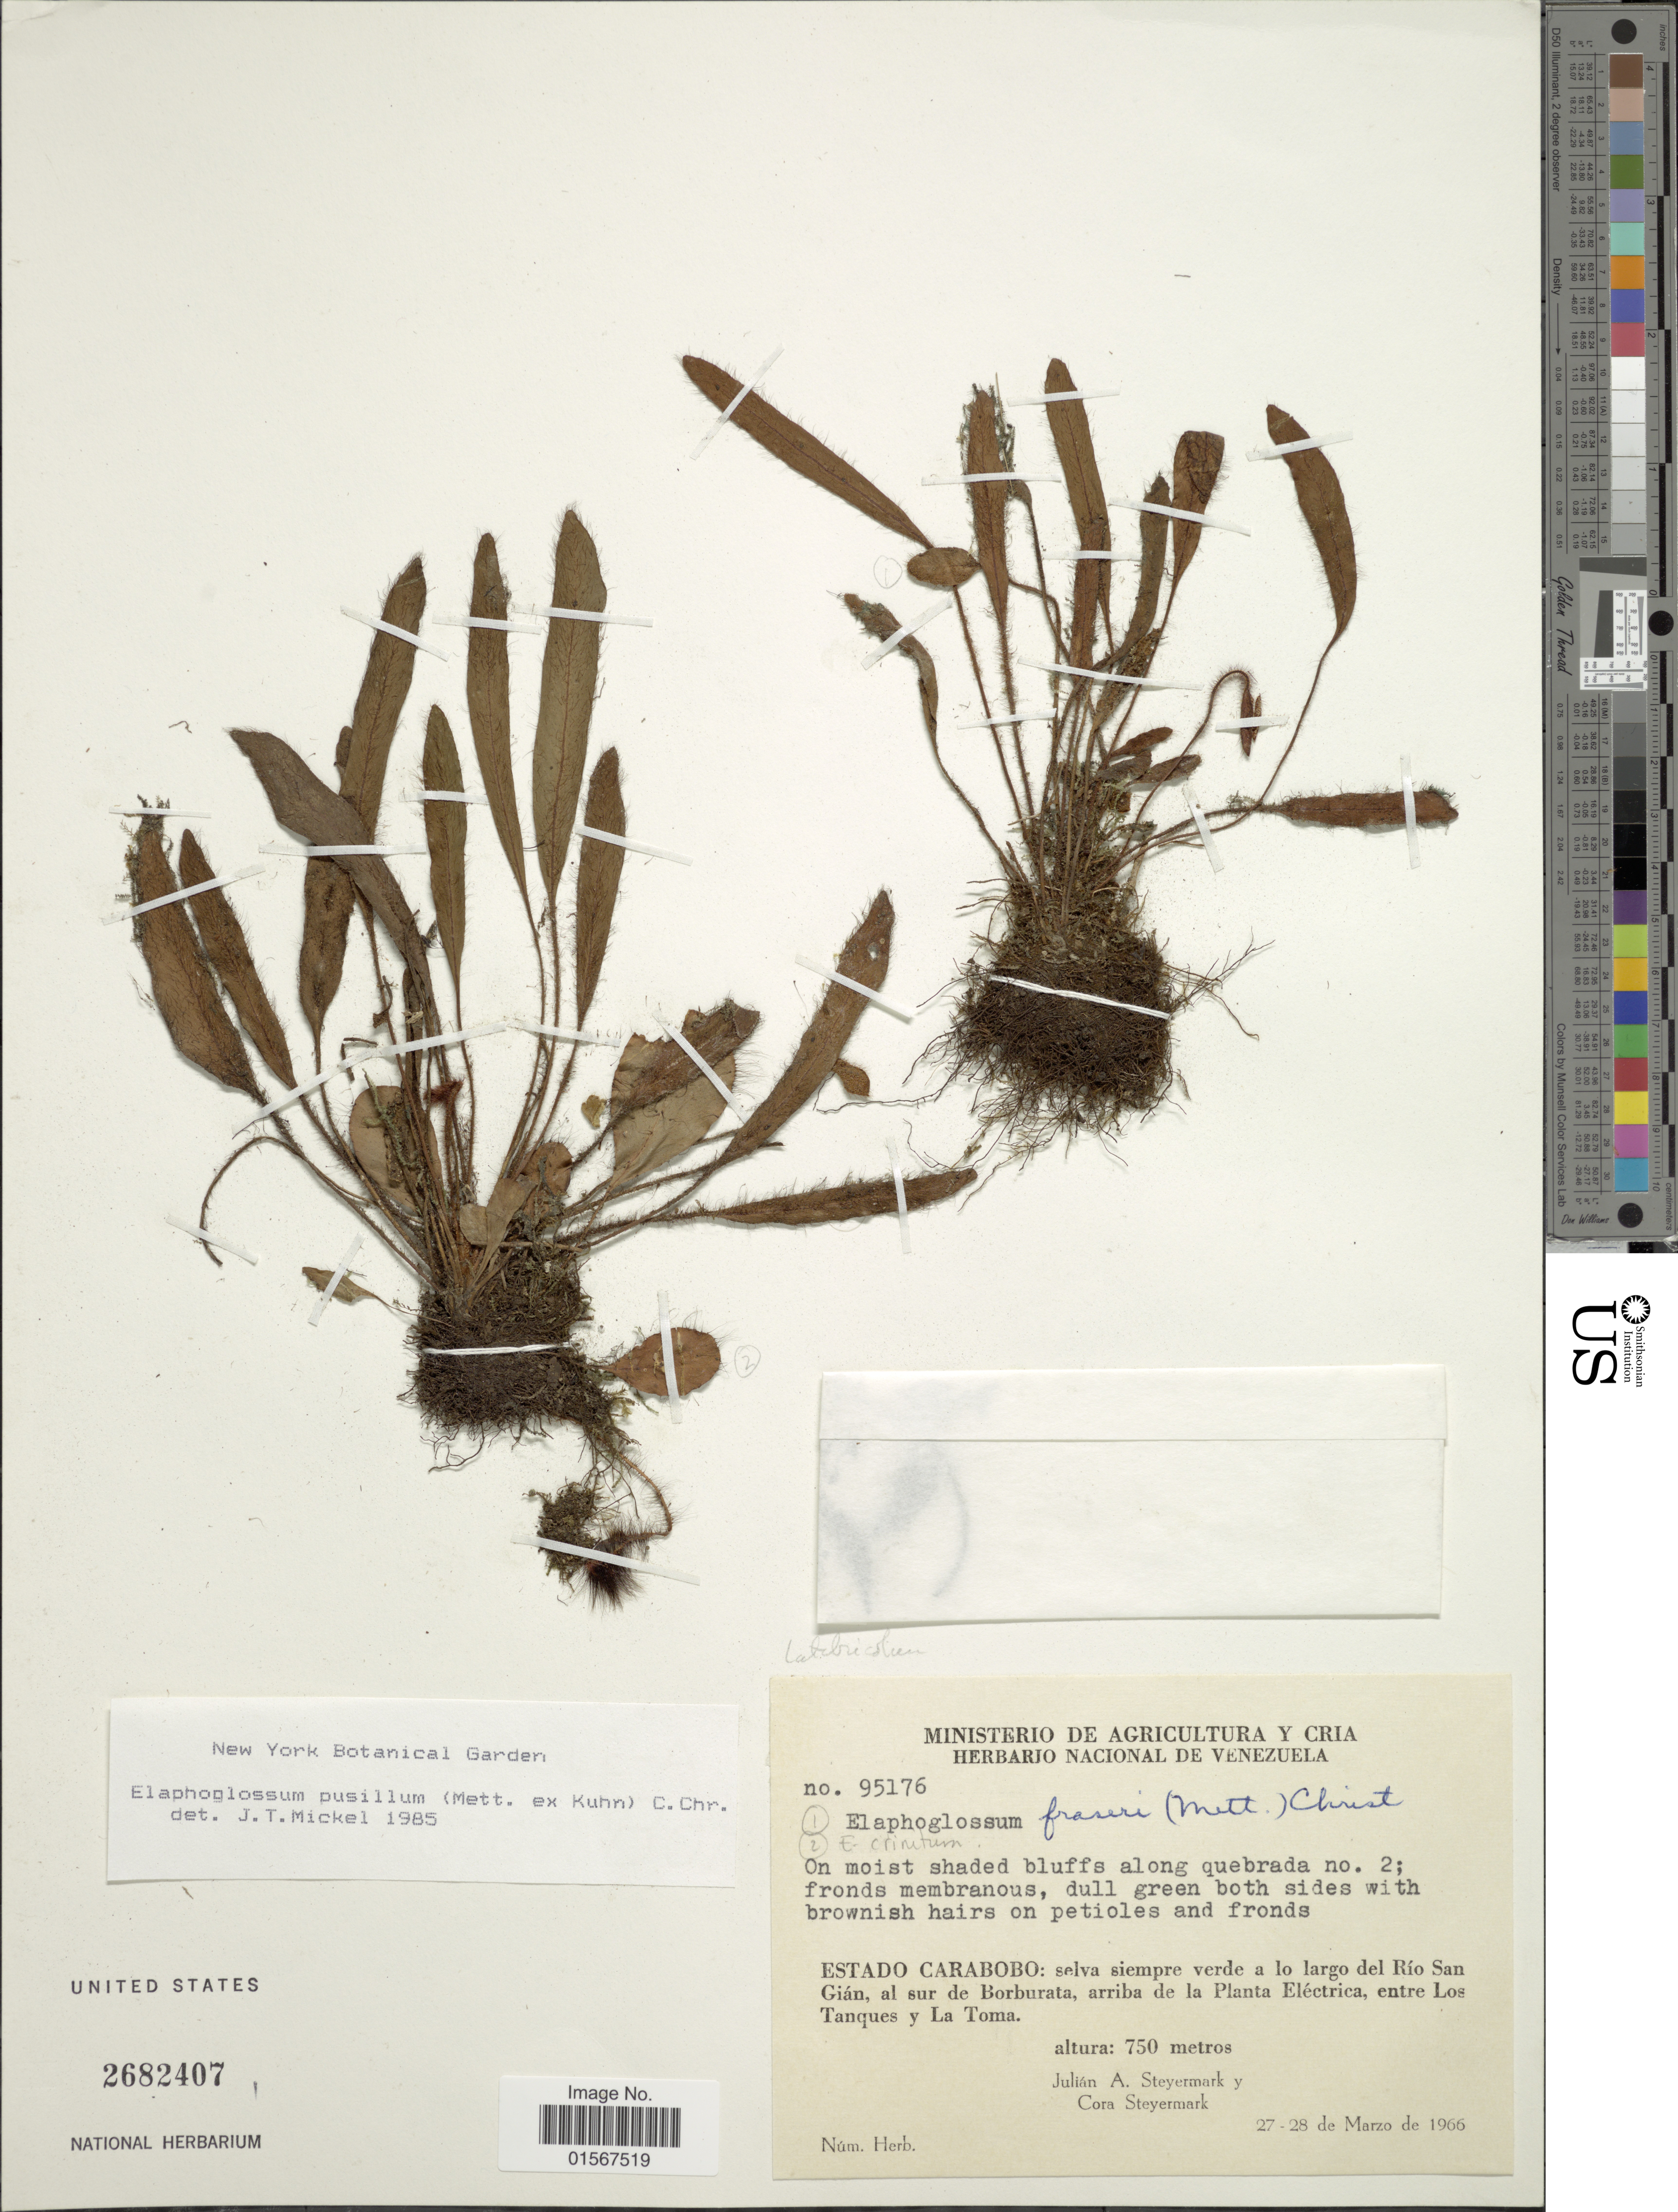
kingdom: Plantae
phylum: Tracheophyta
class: Polypodiopsida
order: Polypodiales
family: Dryopteridaceae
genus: Elaphoglossum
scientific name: Elaphoglossum pusillum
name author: (Mett. ex Kuhn) C. Chr.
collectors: J. Steyermark & C. Steyermark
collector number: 95176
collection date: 1966-03-27/1966-03-28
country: Venezuela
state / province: Carabobo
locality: Venezuela, Estado Carabobo: selva siempre verde a lo largo del Río San Gián, al sur de Borburata, arriba de la Planta Eléctrica, entre Los Tanques y La Toma.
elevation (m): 750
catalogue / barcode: US 2682407